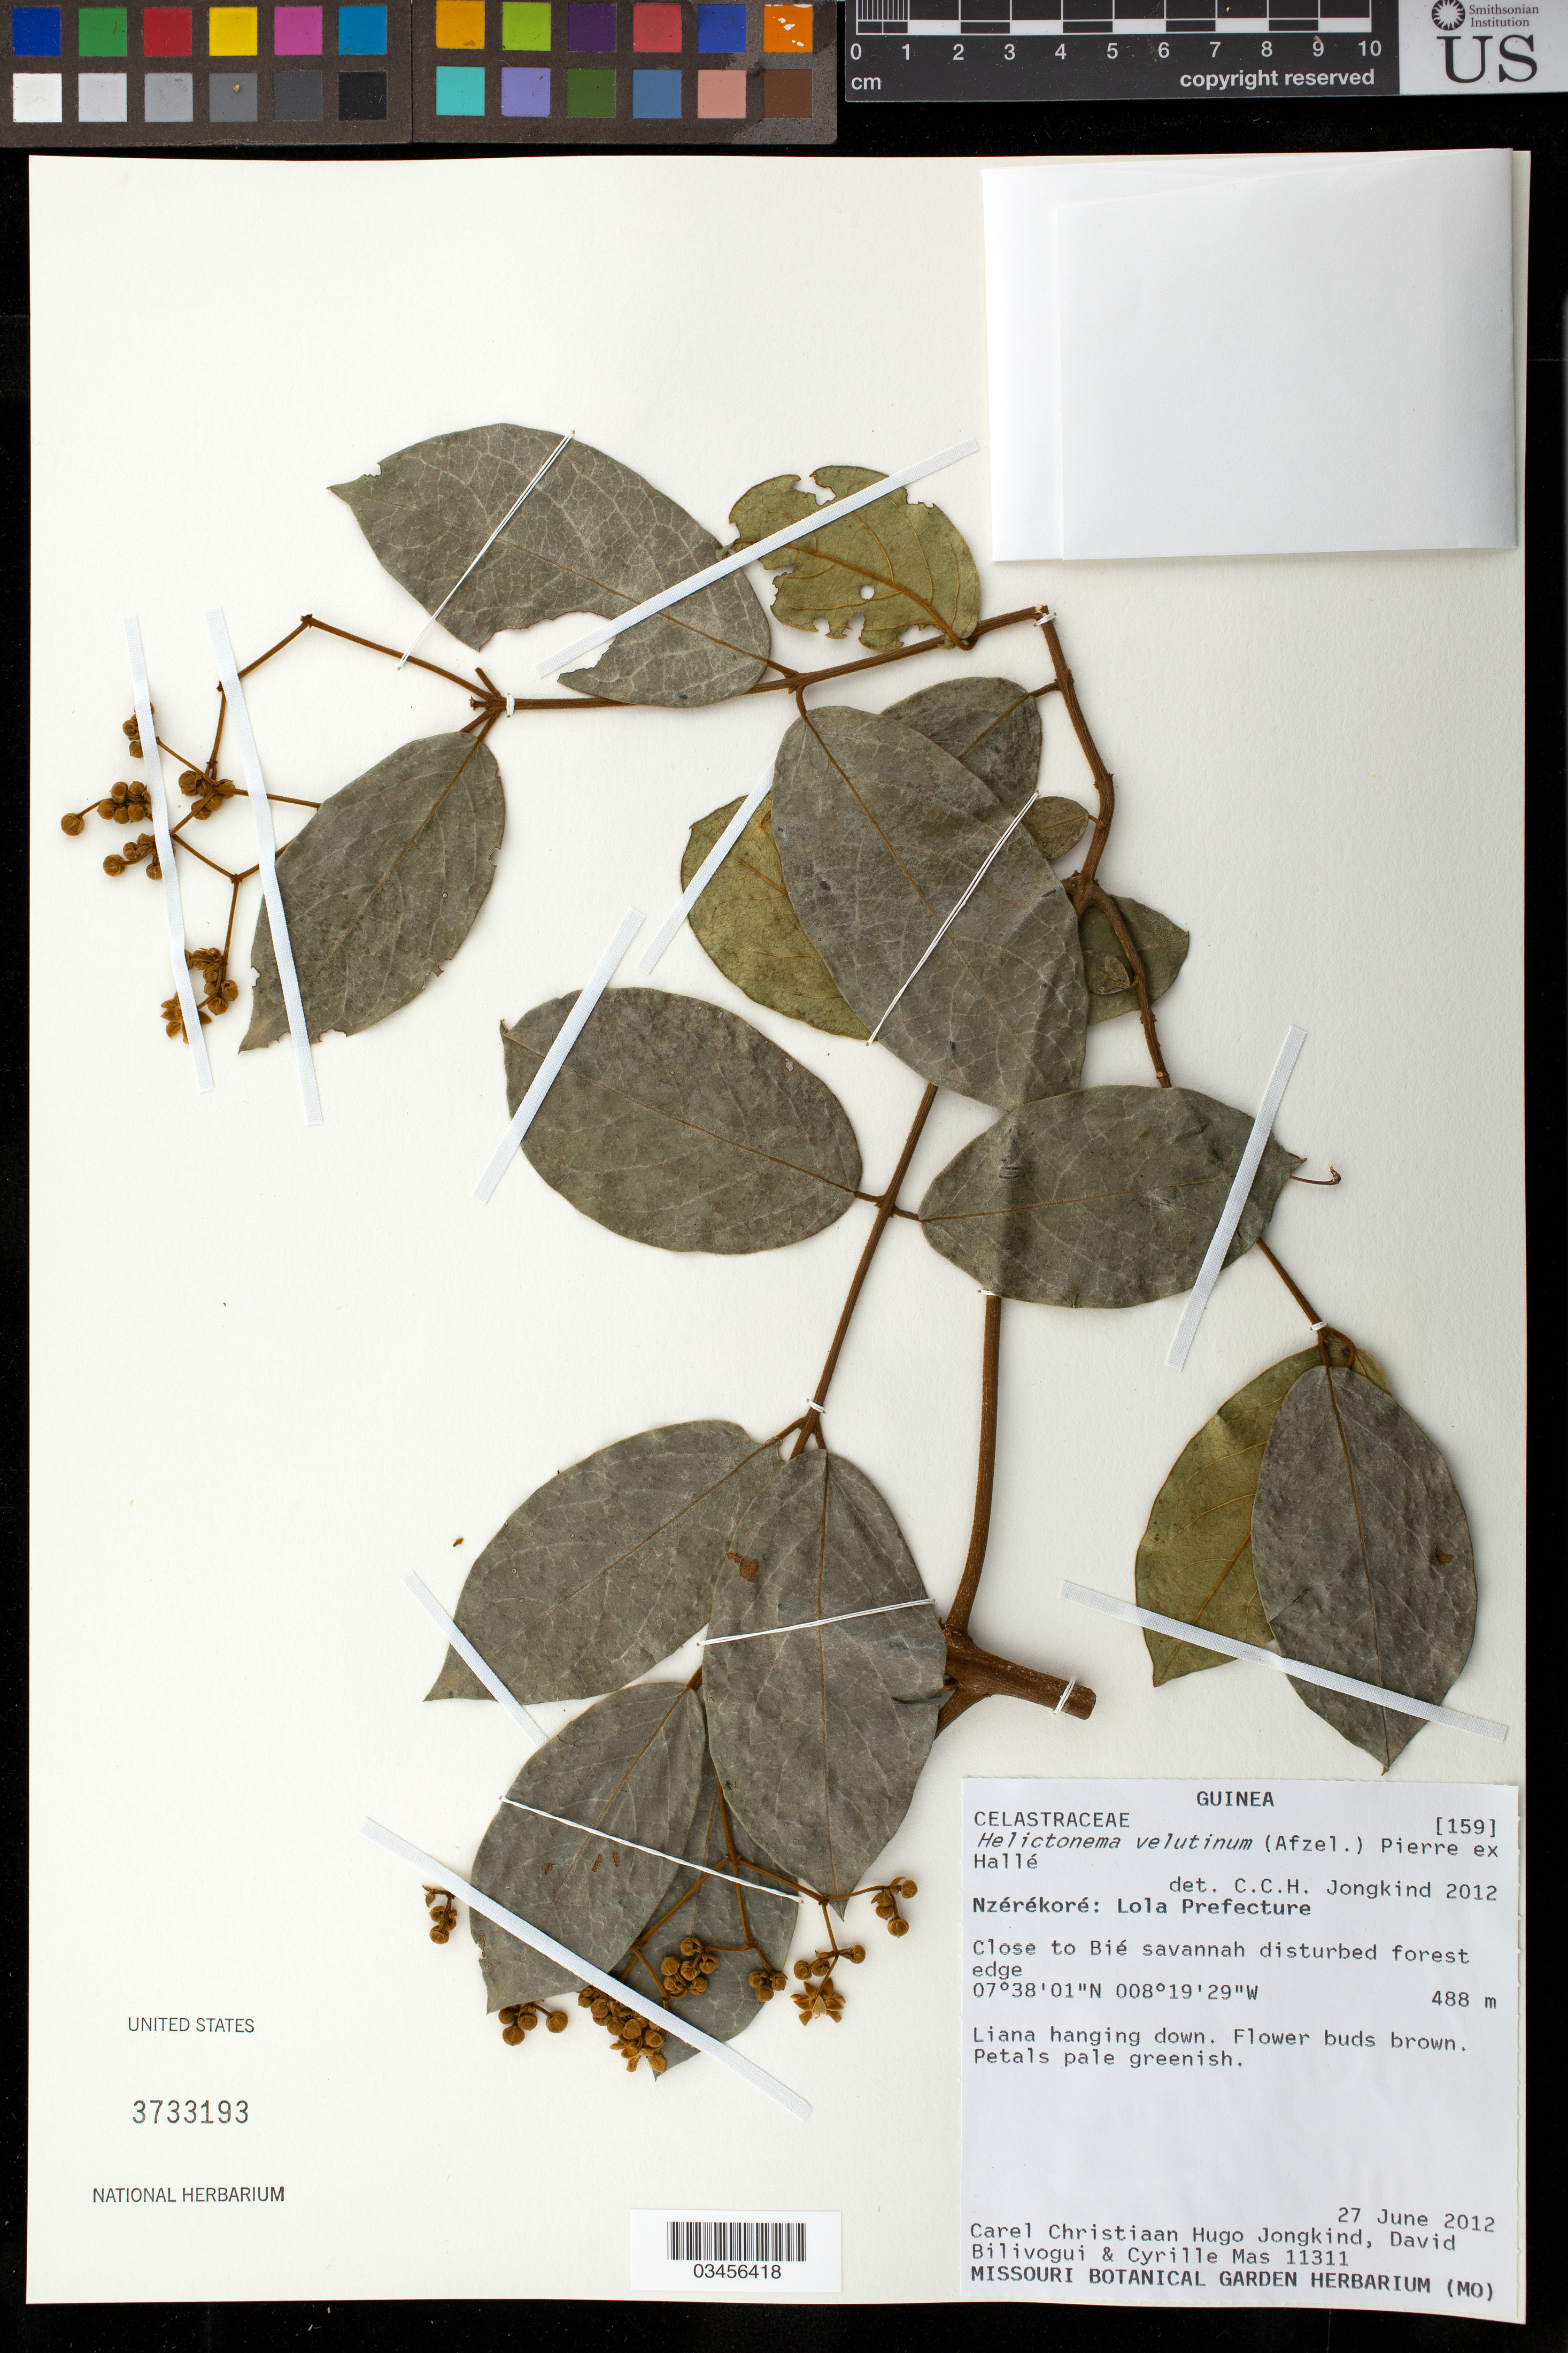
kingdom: Plantae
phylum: Tracheophyta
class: Magnoliopsida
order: Celastrales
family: Celastraceae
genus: Helictonema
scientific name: Helictonema velutinum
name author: (Afzel.) R. Wilczek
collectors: C. C. Jongkind, D. Bilivogui & C. Mas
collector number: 11311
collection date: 2012-06-27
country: Guinea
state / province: Nzérékoré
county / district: Lola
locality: Close to Bie savannah disturbed forest edge.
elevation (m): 488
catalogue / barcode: US 3733193